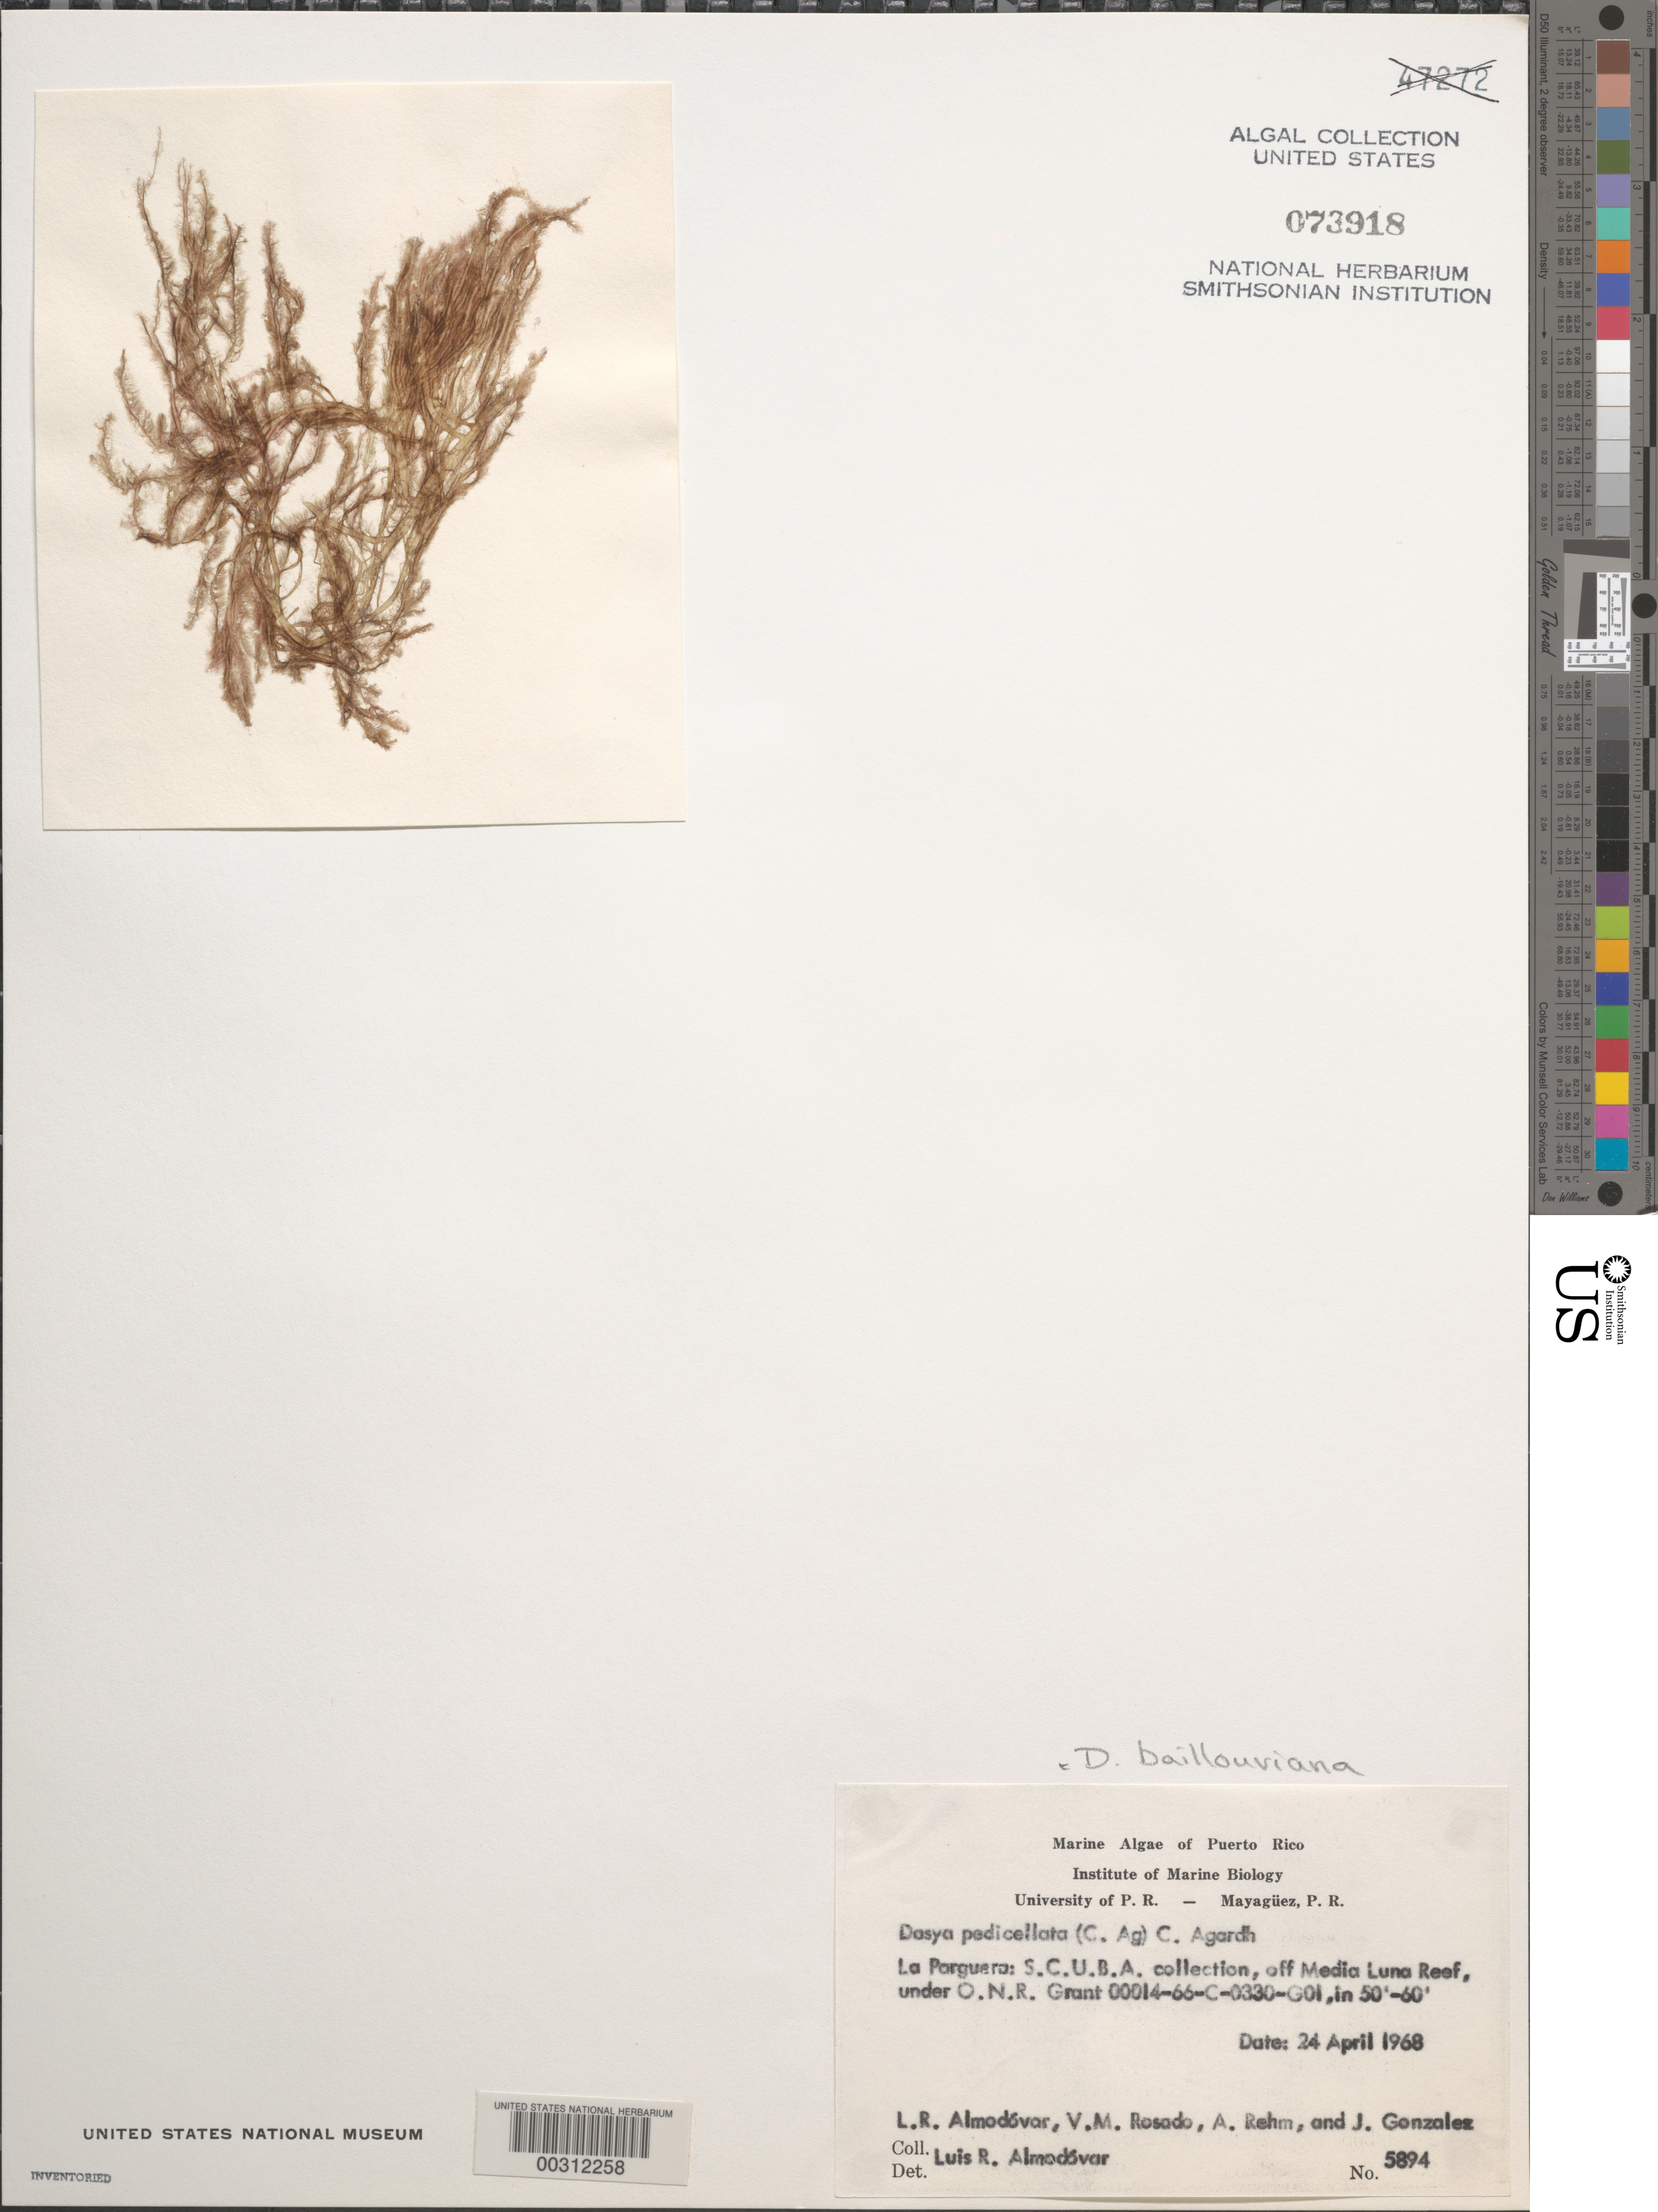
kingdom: Plantae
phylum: Rhodophyta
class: Florideophyceae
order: Ceramiales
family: Dasyaceae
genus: Dasya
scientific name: Dasya pedicellata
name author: (C. Agardh) C. Agardh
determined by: Algae name updating Project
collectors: L. Almodovar, V. Rosado, A. Rehm & J. Gonzalez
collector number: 5894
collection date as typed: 24 Apr 1968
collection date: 1968-04-24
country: Puerto Rico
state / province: Lajas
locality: La Parguera, off Media Luna Reef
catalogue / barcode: US 73918